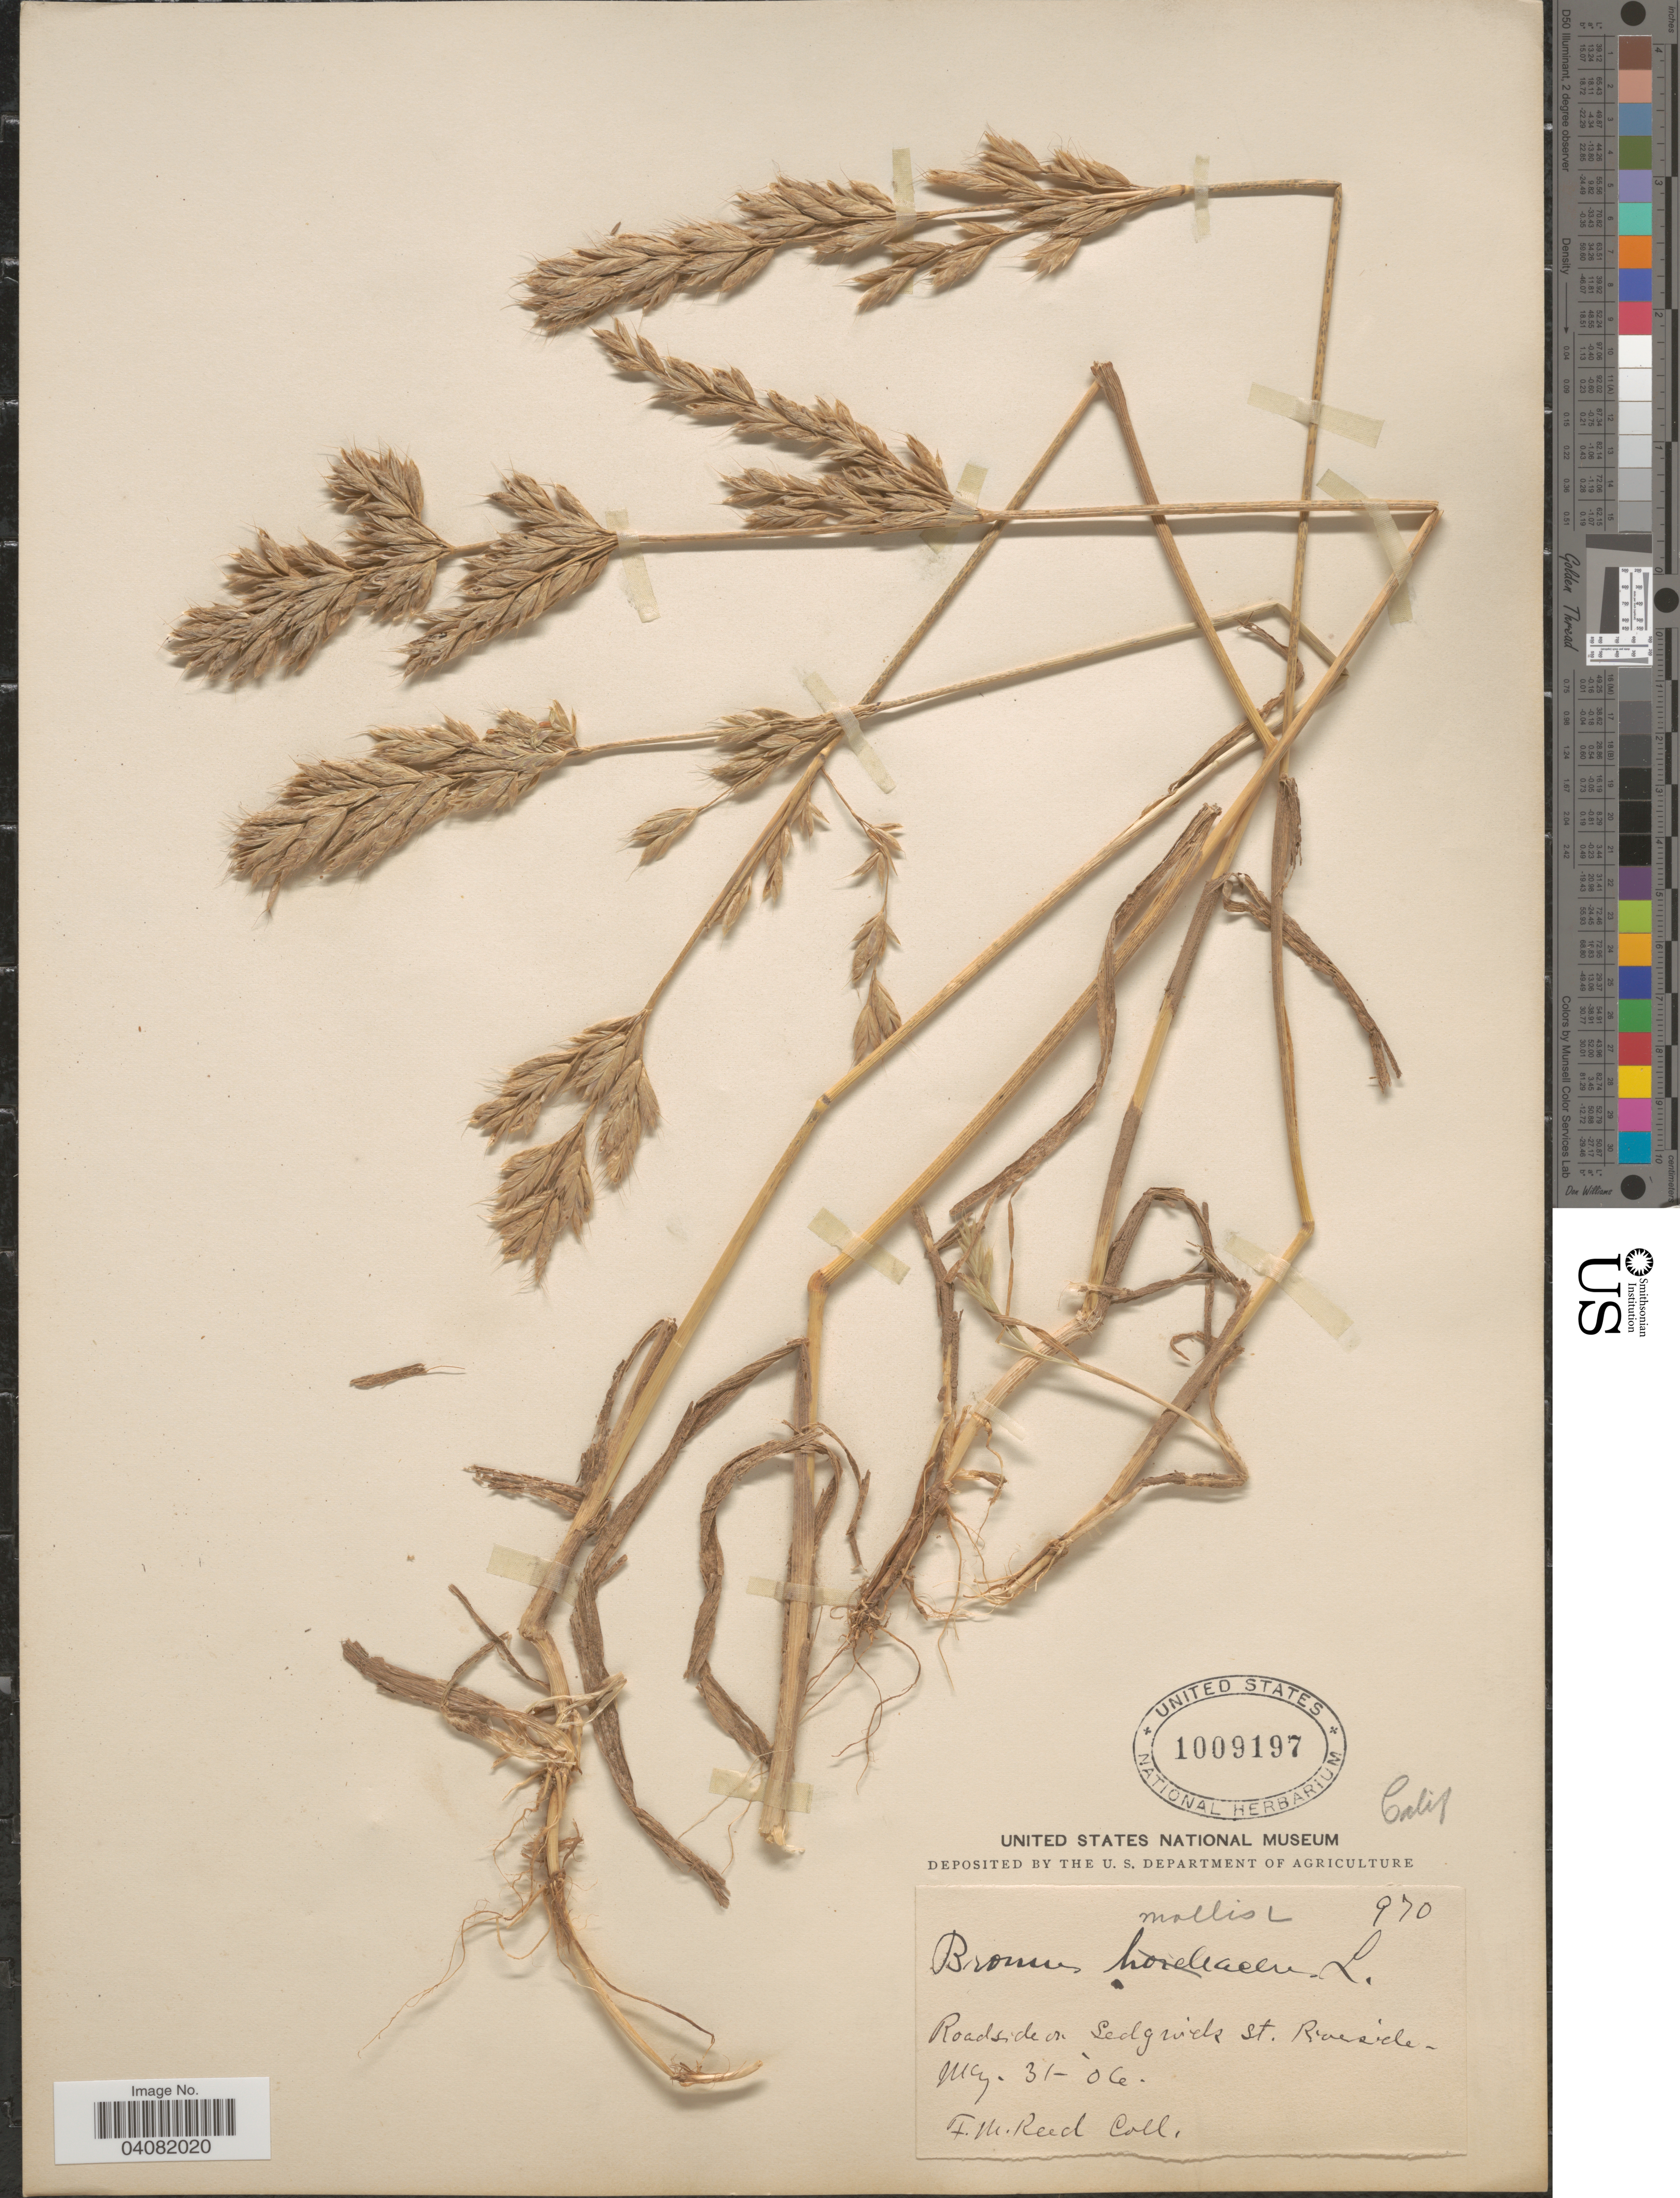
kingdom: Plantae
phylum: Tracheophyta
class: Liliopsida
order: Poales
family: Poaceae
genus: Bromus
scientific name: Bromus hordeaceus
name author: L.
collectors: F. Reed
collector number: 970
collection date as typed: Transcribed d/m/y: 31/5/6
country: United States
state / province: California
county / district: Riverside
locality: Roadside on Sedgwick St. Riverside.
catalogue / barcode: US 1009197